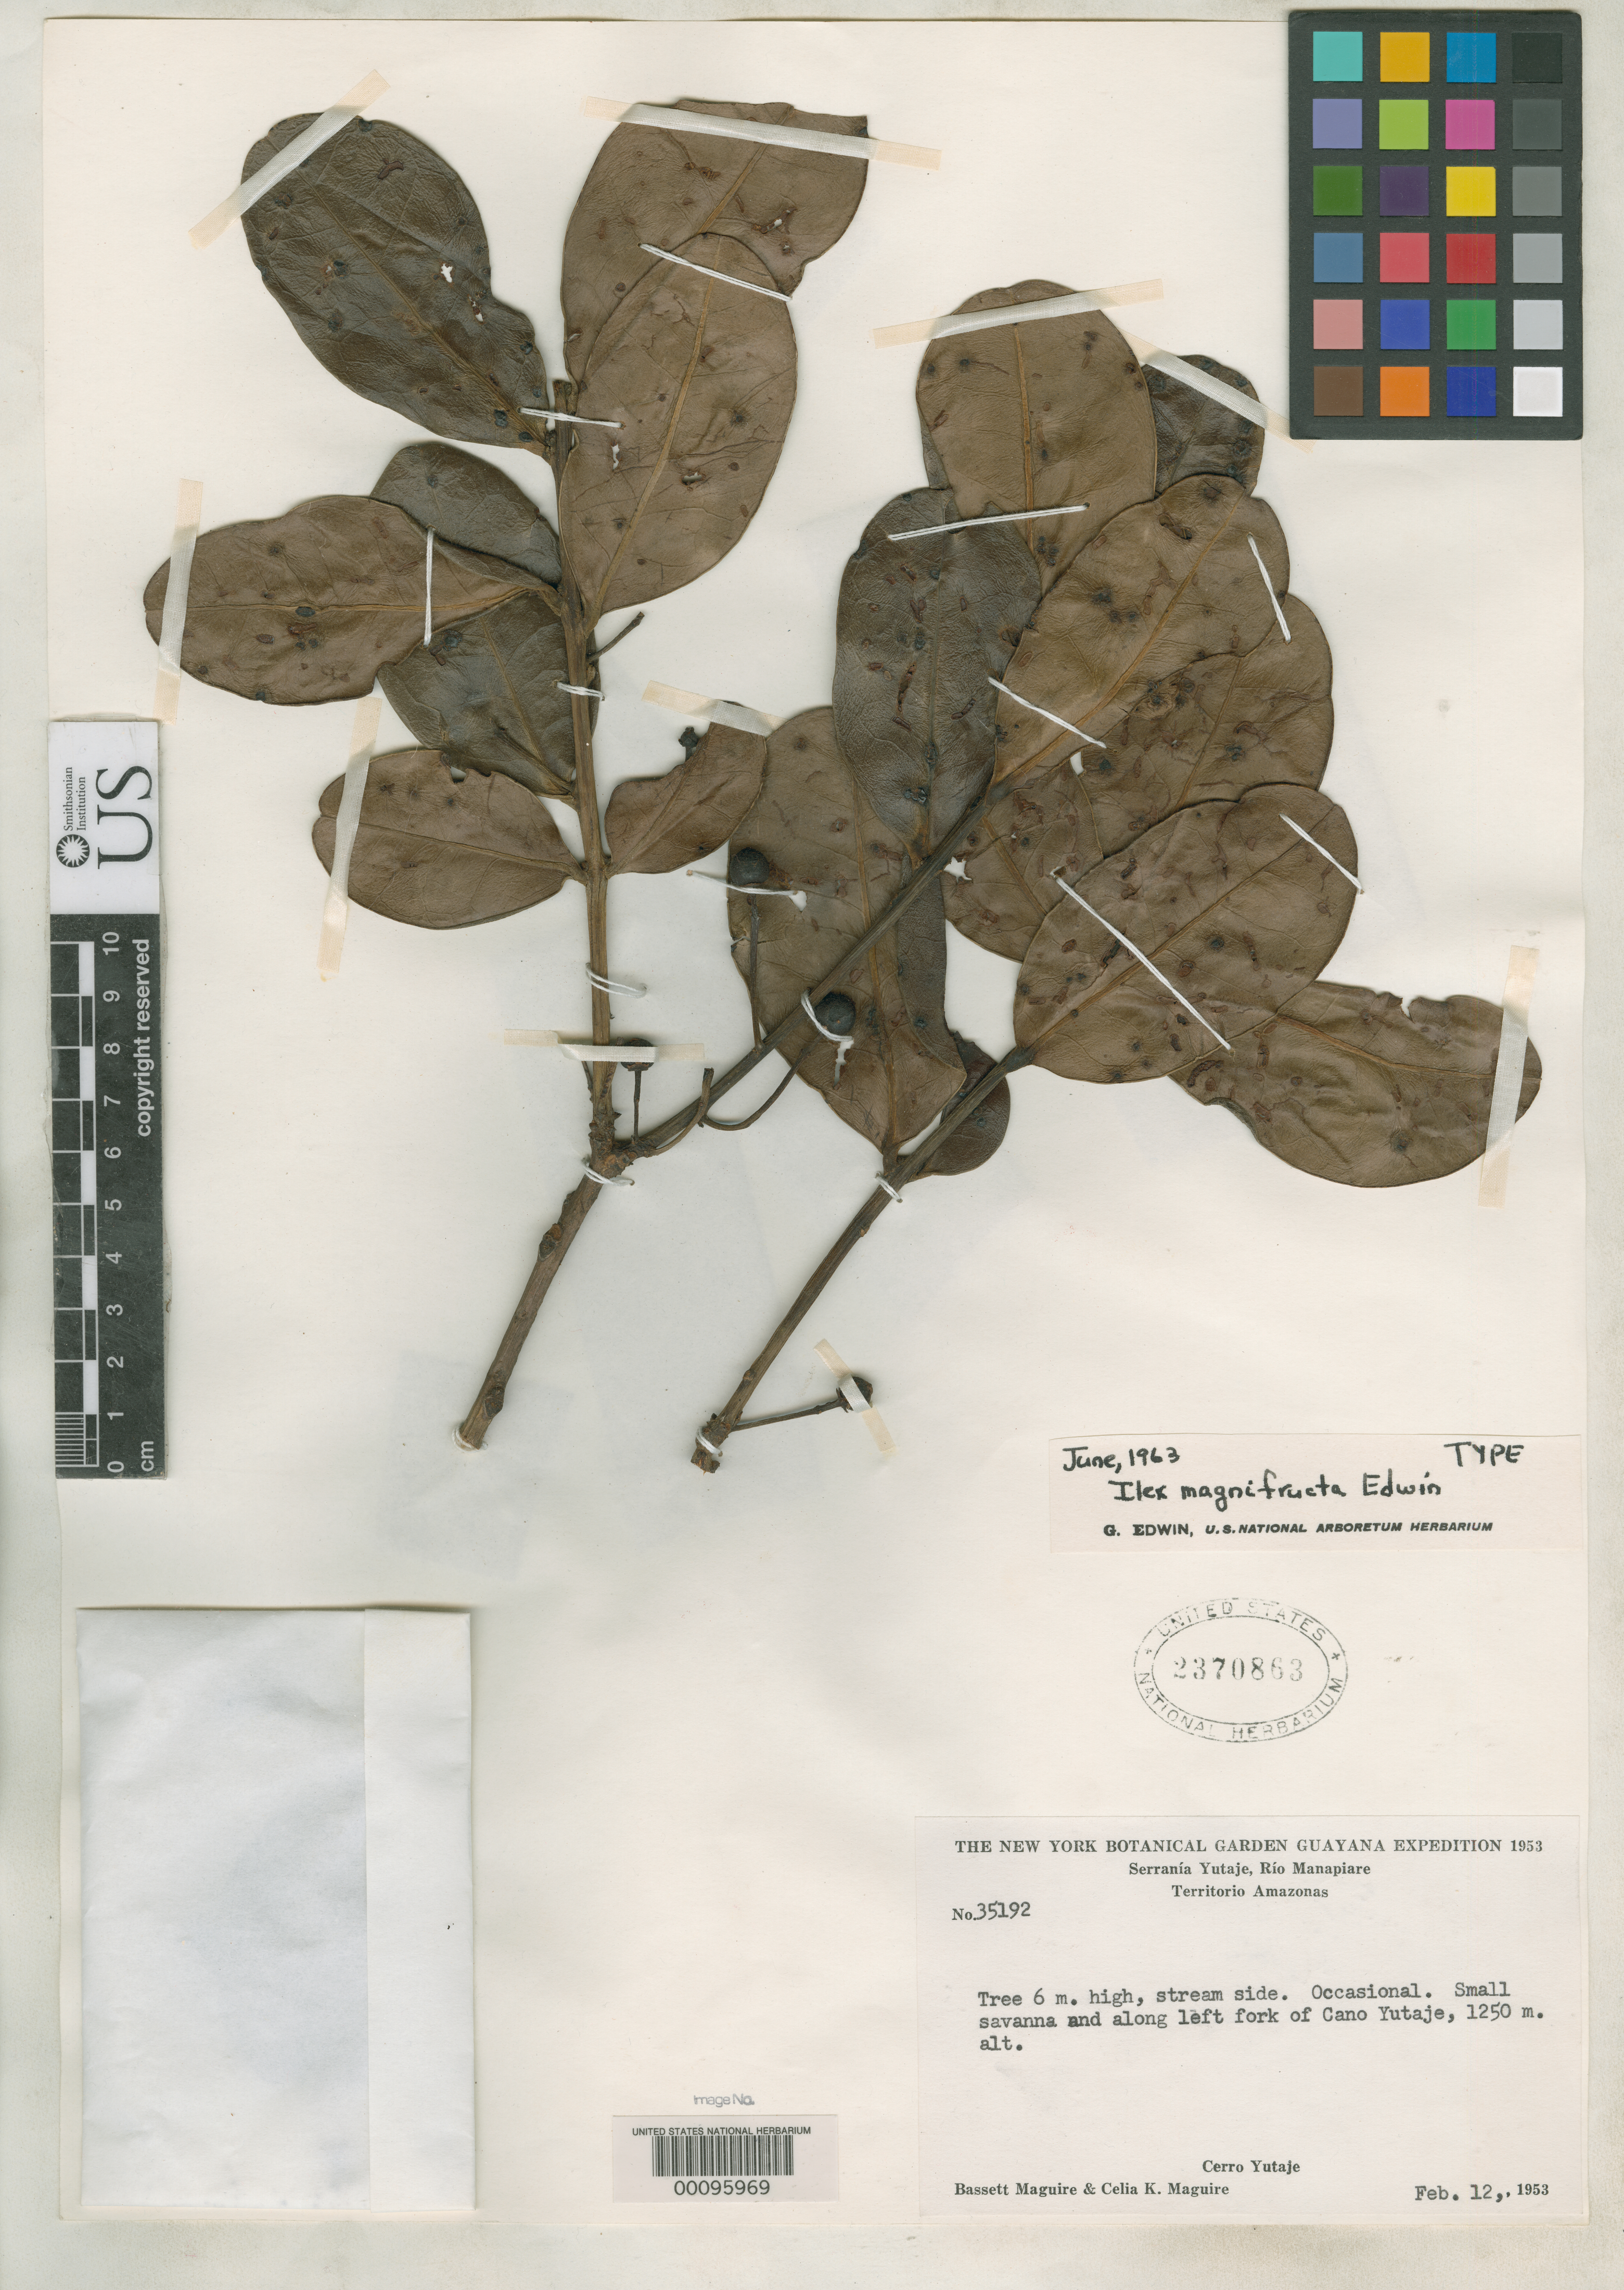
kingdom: Plantae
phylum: Tracheophyta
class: Magnoliopsida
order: Aquifoliales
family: Aquifoliaceae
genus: Ilex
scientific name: Ilex magnifructa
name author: Edwin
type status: Holotype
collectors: B. Maguire & C. K. Maguire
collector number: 35192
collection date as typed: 12 Feb 1953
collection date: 1953-02-12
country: Venezuela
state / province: Amazonas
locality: Cerro Yutaje.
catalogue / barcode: US 2370863